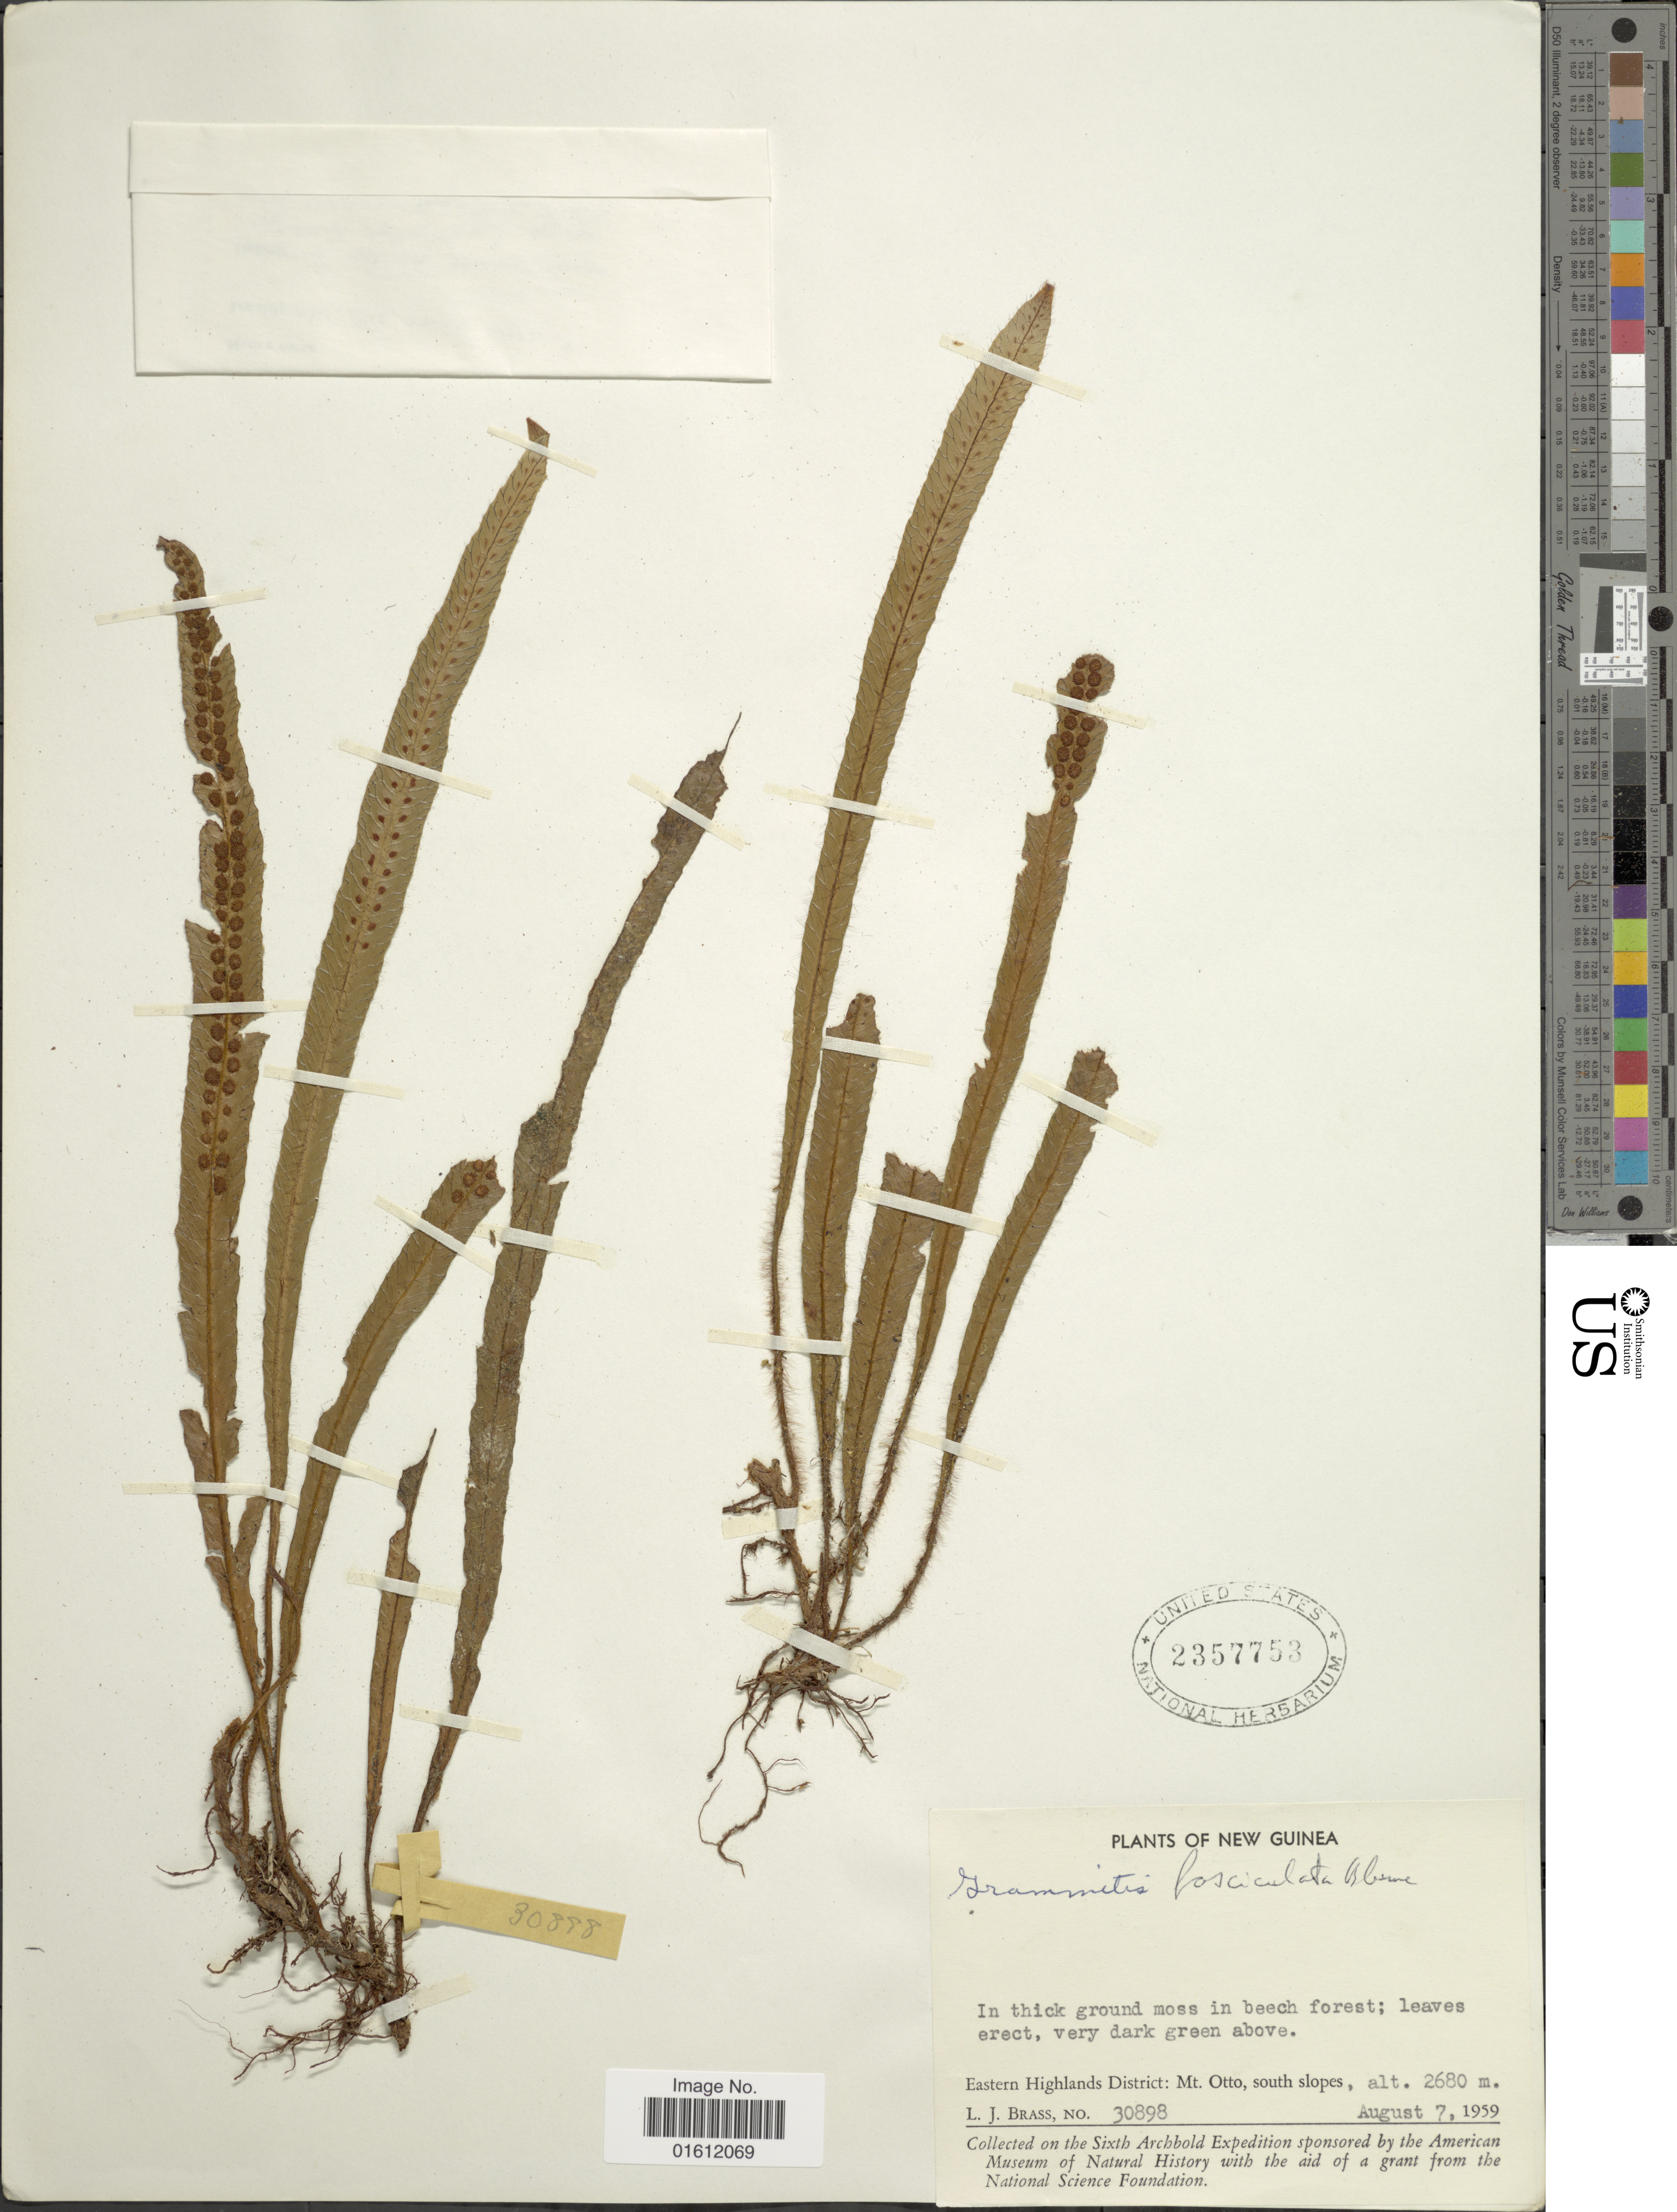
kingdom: Plantae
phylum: Tracheophyta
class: Polypodiopsida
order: Polypodiales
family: Polypodiaceae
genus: Oreogrammitis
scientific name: Oreogrammitis fasciata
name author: (Blume) Parris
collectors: L. J. Brass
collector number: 30898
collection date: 1959-08-07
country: Papua New Guinea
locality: New Guinea, Eastern Highlands District: Mt Otto, south slopes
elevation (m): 2680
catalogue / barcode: US 2357753